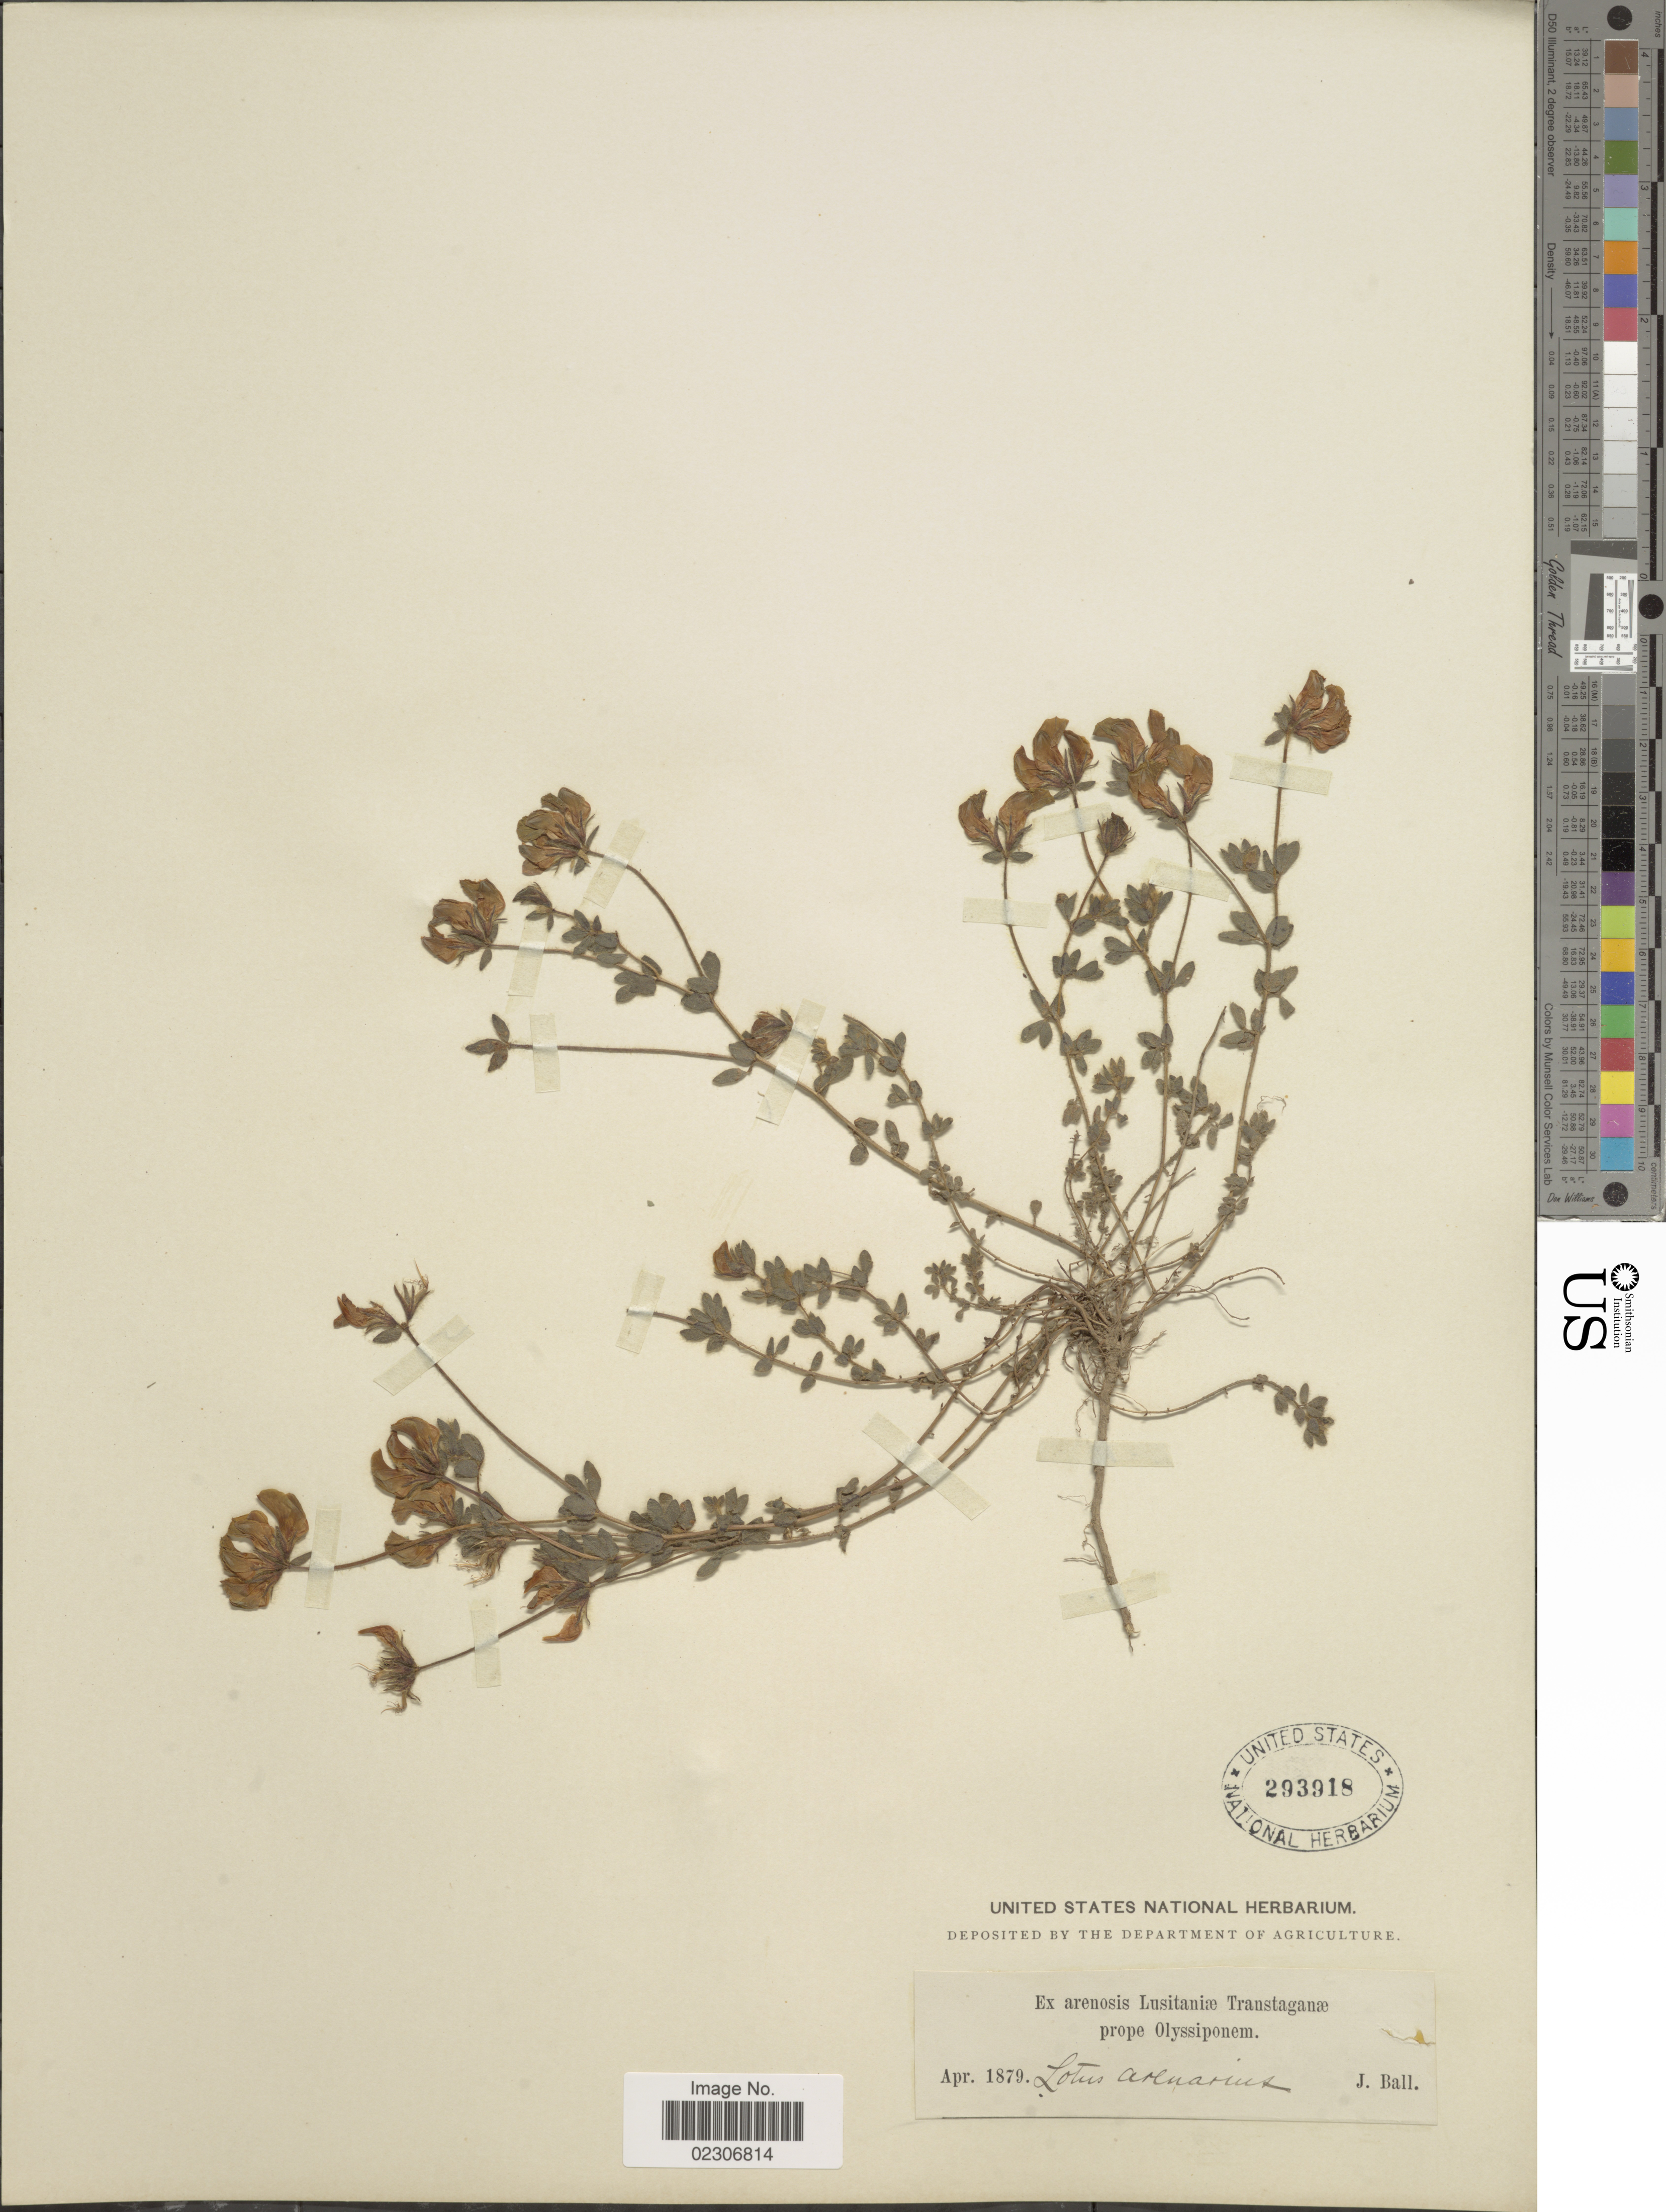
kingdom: Plantae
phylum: Tracheophyta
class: Magnoliopsida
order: Fabales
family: Fabaceae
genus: Lotus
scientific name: Lotus sp.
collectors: J. Ball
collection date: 1879-04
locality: Arenosis Lusitaniae Transtaganae prope Olyssiponem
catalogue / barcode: US 293918